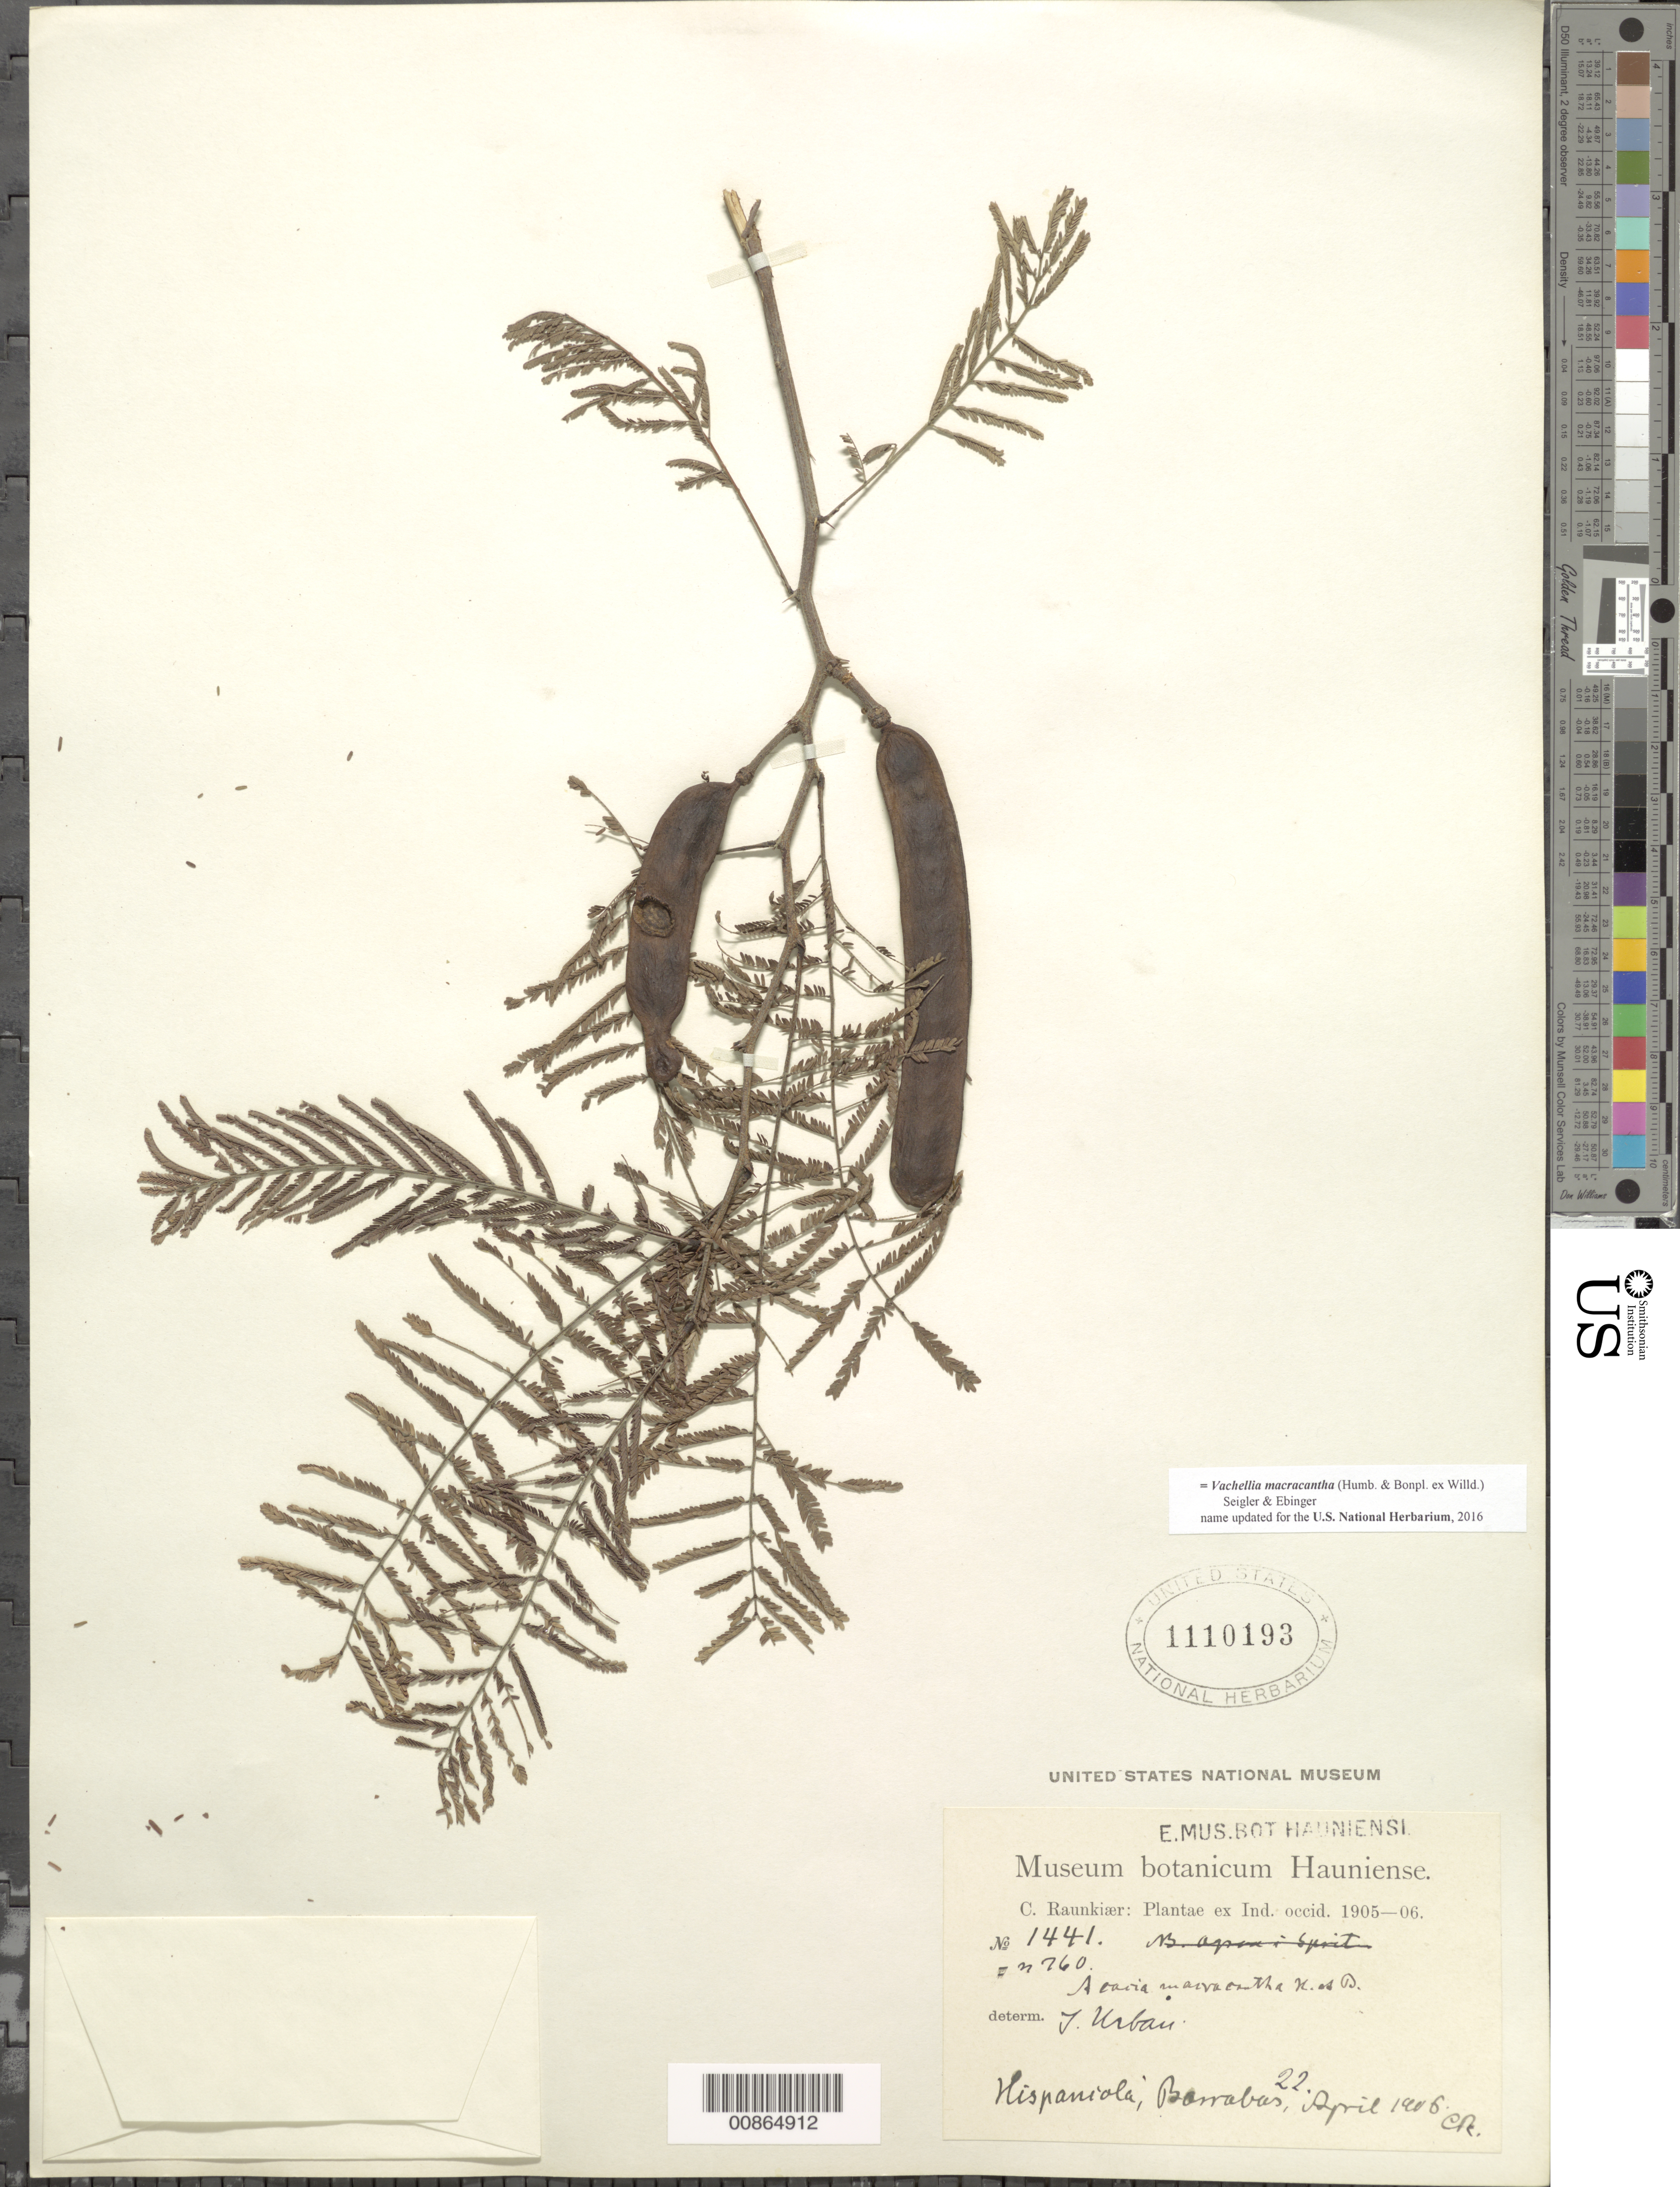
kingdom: Plantae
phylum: Tracheophyta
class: Magnoliopsida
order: Fabales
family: Fabaceae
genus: Vachellia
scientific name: Vachellia macracantha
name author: (Humb. & Bonpl. ex Willd.) Seigler & Ebinger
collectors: C. C. Raunkiaer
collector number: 1441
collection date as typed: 22 Apr 1906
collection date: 1906-04-22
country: Dominican Republic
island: Hispaniola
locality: Barrabas.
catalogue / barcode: US 1110193